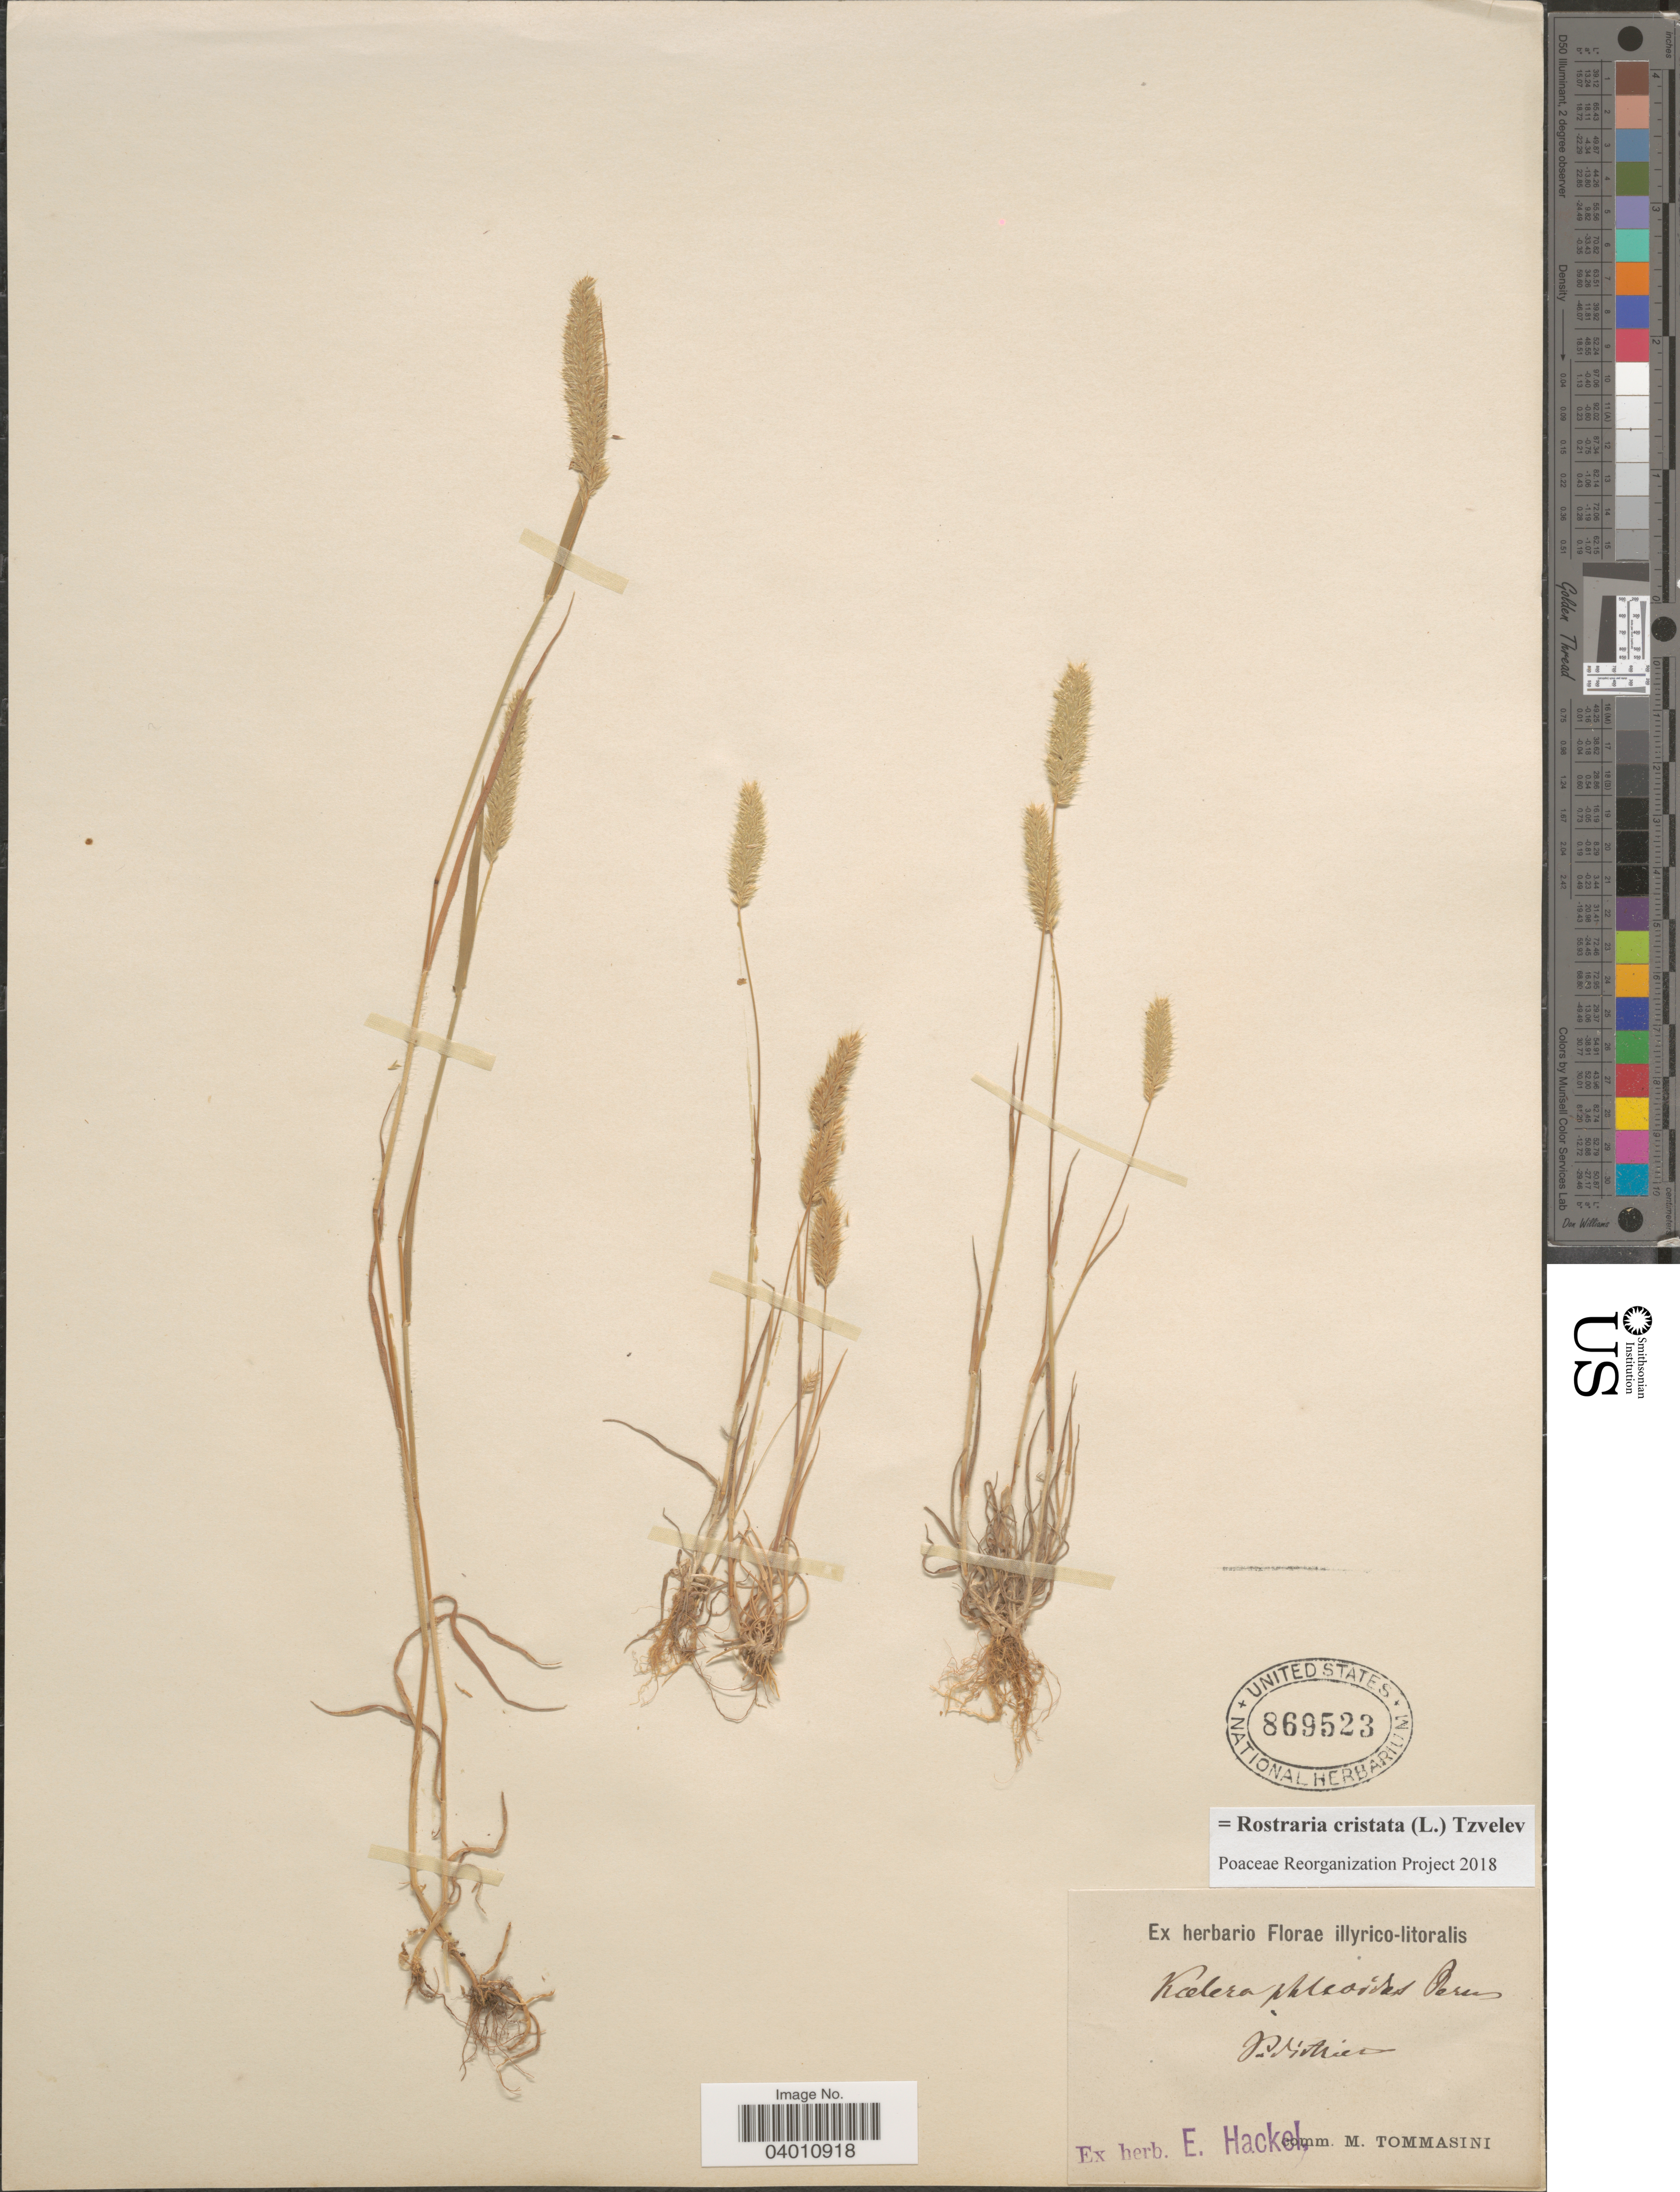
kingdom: Plantae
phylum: Tracheophyta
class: Liliopsida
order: Poales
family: Poaceae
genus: Rostraria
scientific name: Rostraria cristata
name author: (L.) Tzvelev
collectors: ex herb. E. Hackel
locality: [illegible text].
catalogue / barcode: US 869523